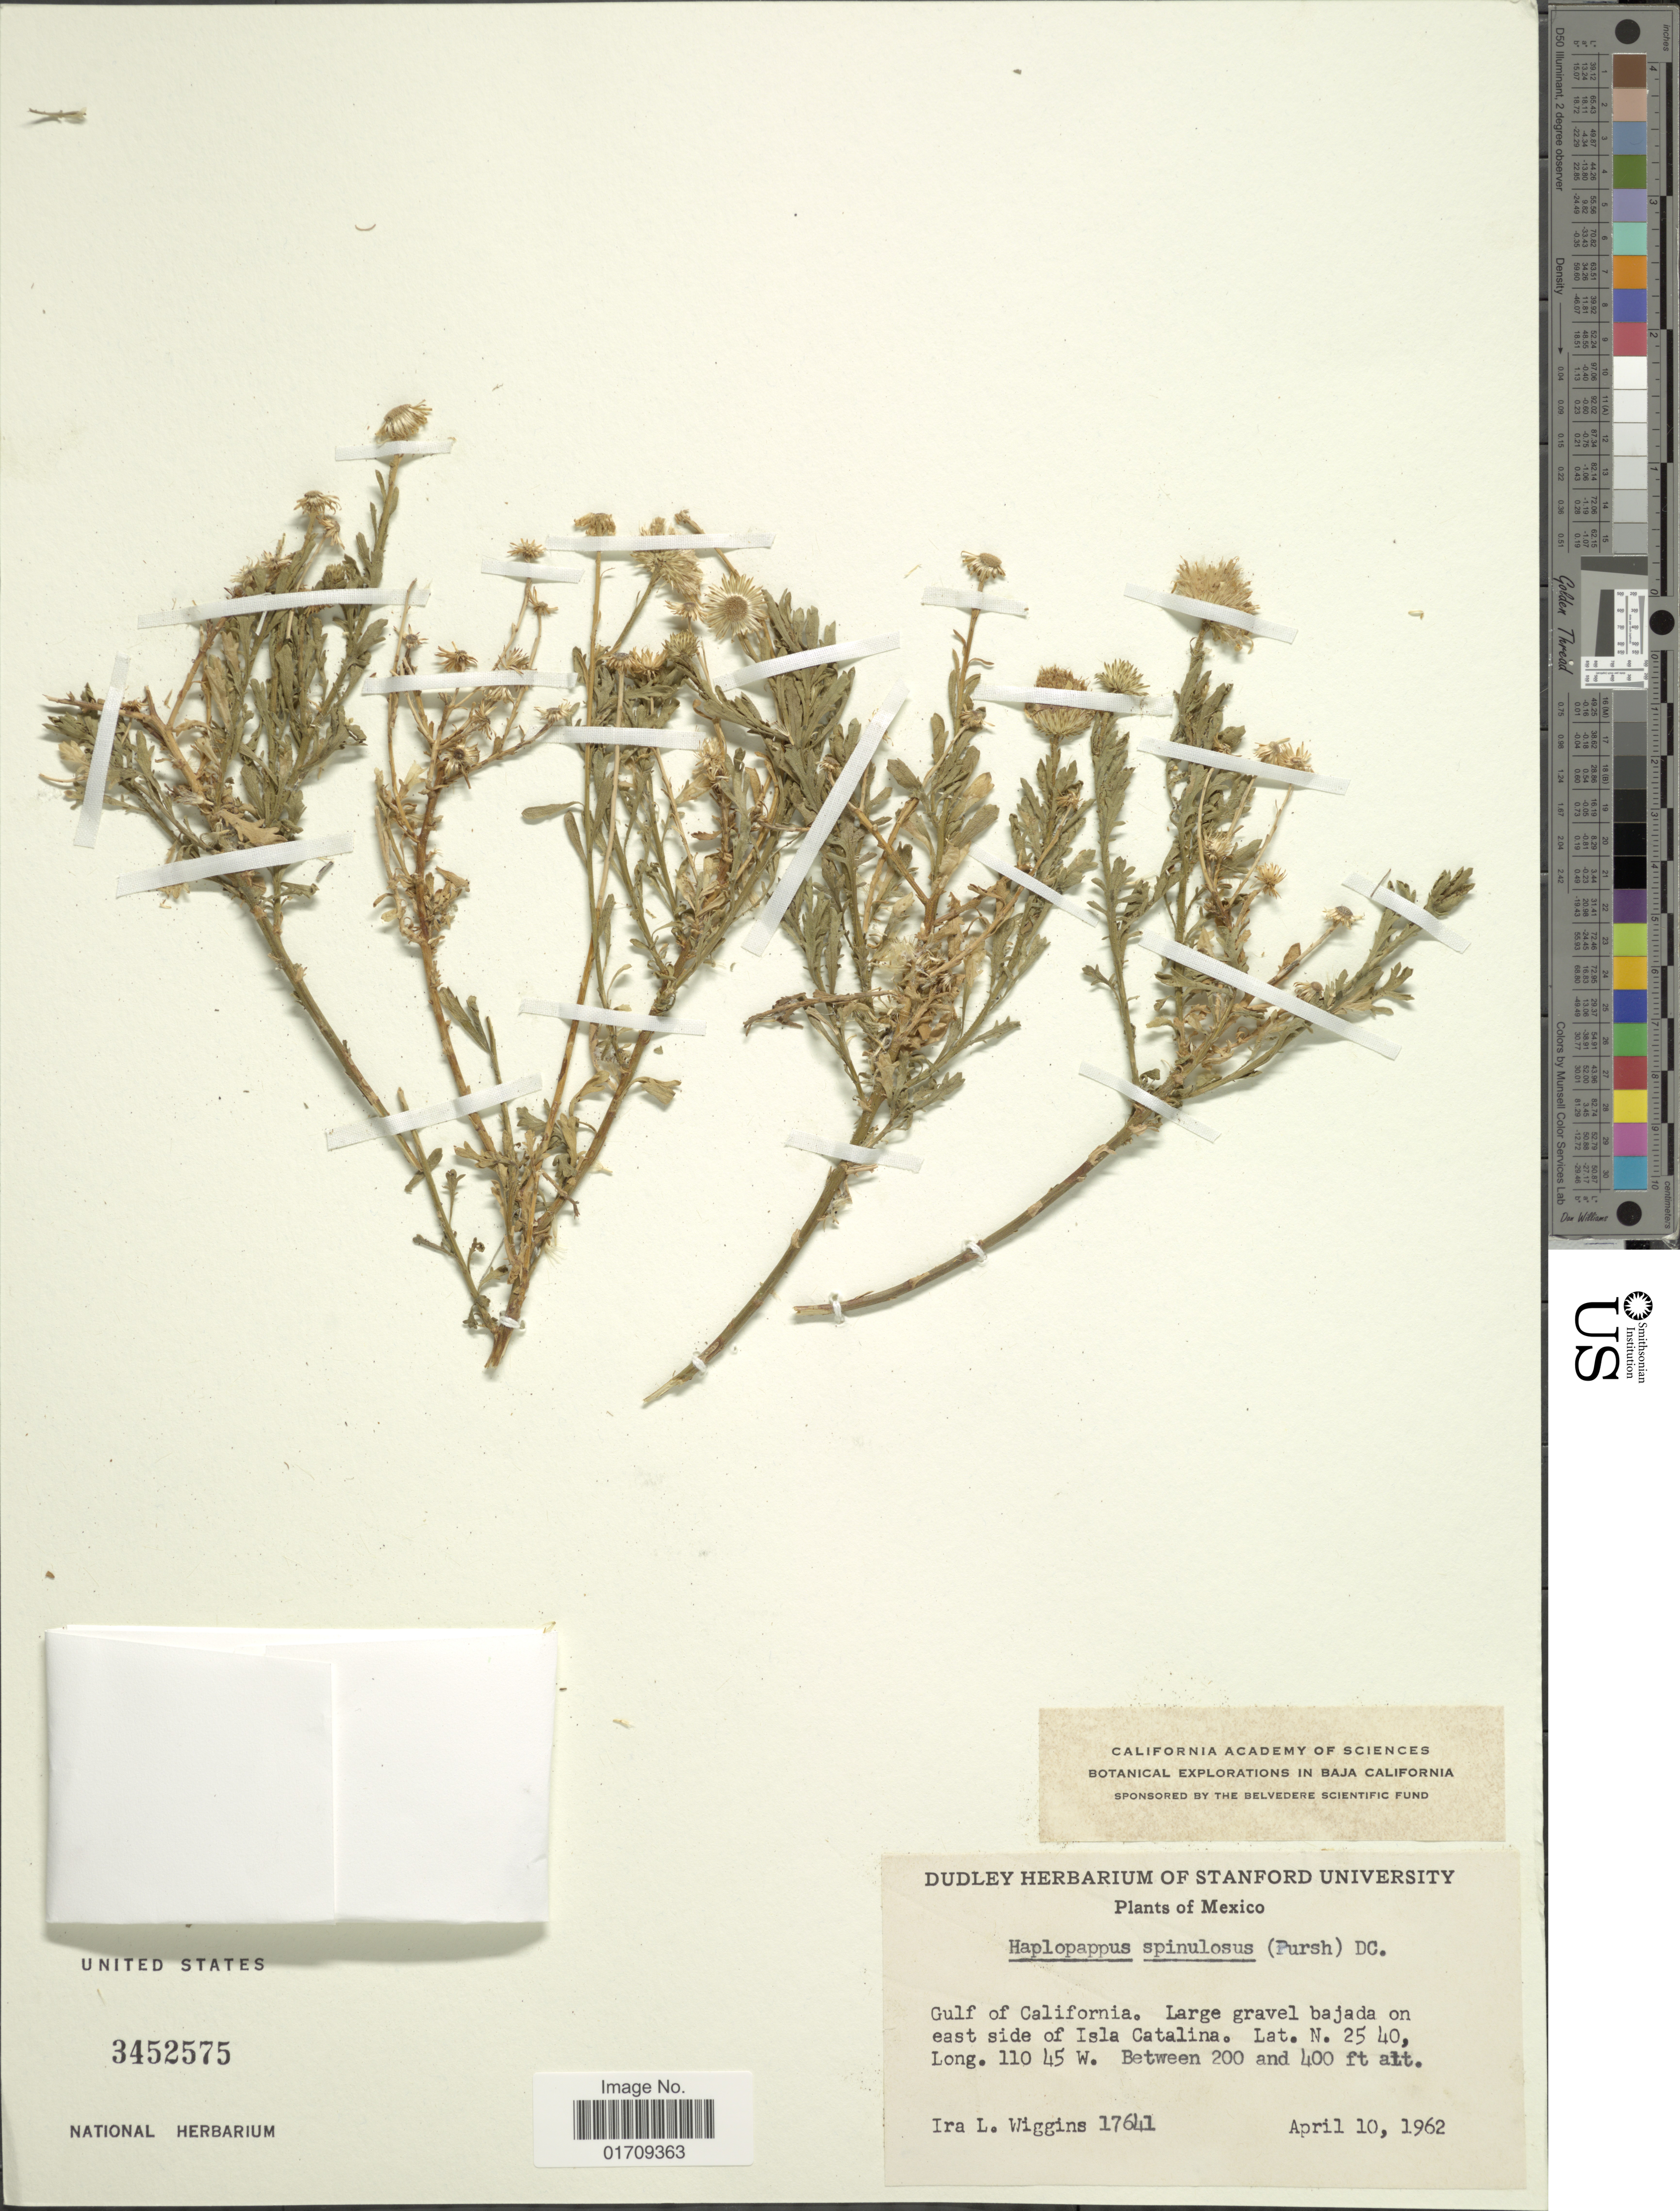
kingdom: Plantae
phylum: Tracheophyta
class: Magnoliopsida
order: Asterales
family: Asteraceae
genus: Machaeranthera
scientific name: Machaeranthera spinulosa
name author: Greene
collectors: I. L. Wiggins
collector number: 17641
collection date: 1962-04-10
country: Mexico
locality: Gulf of California, east side of Isla Catalina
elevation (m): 61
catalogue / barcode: US 3452575